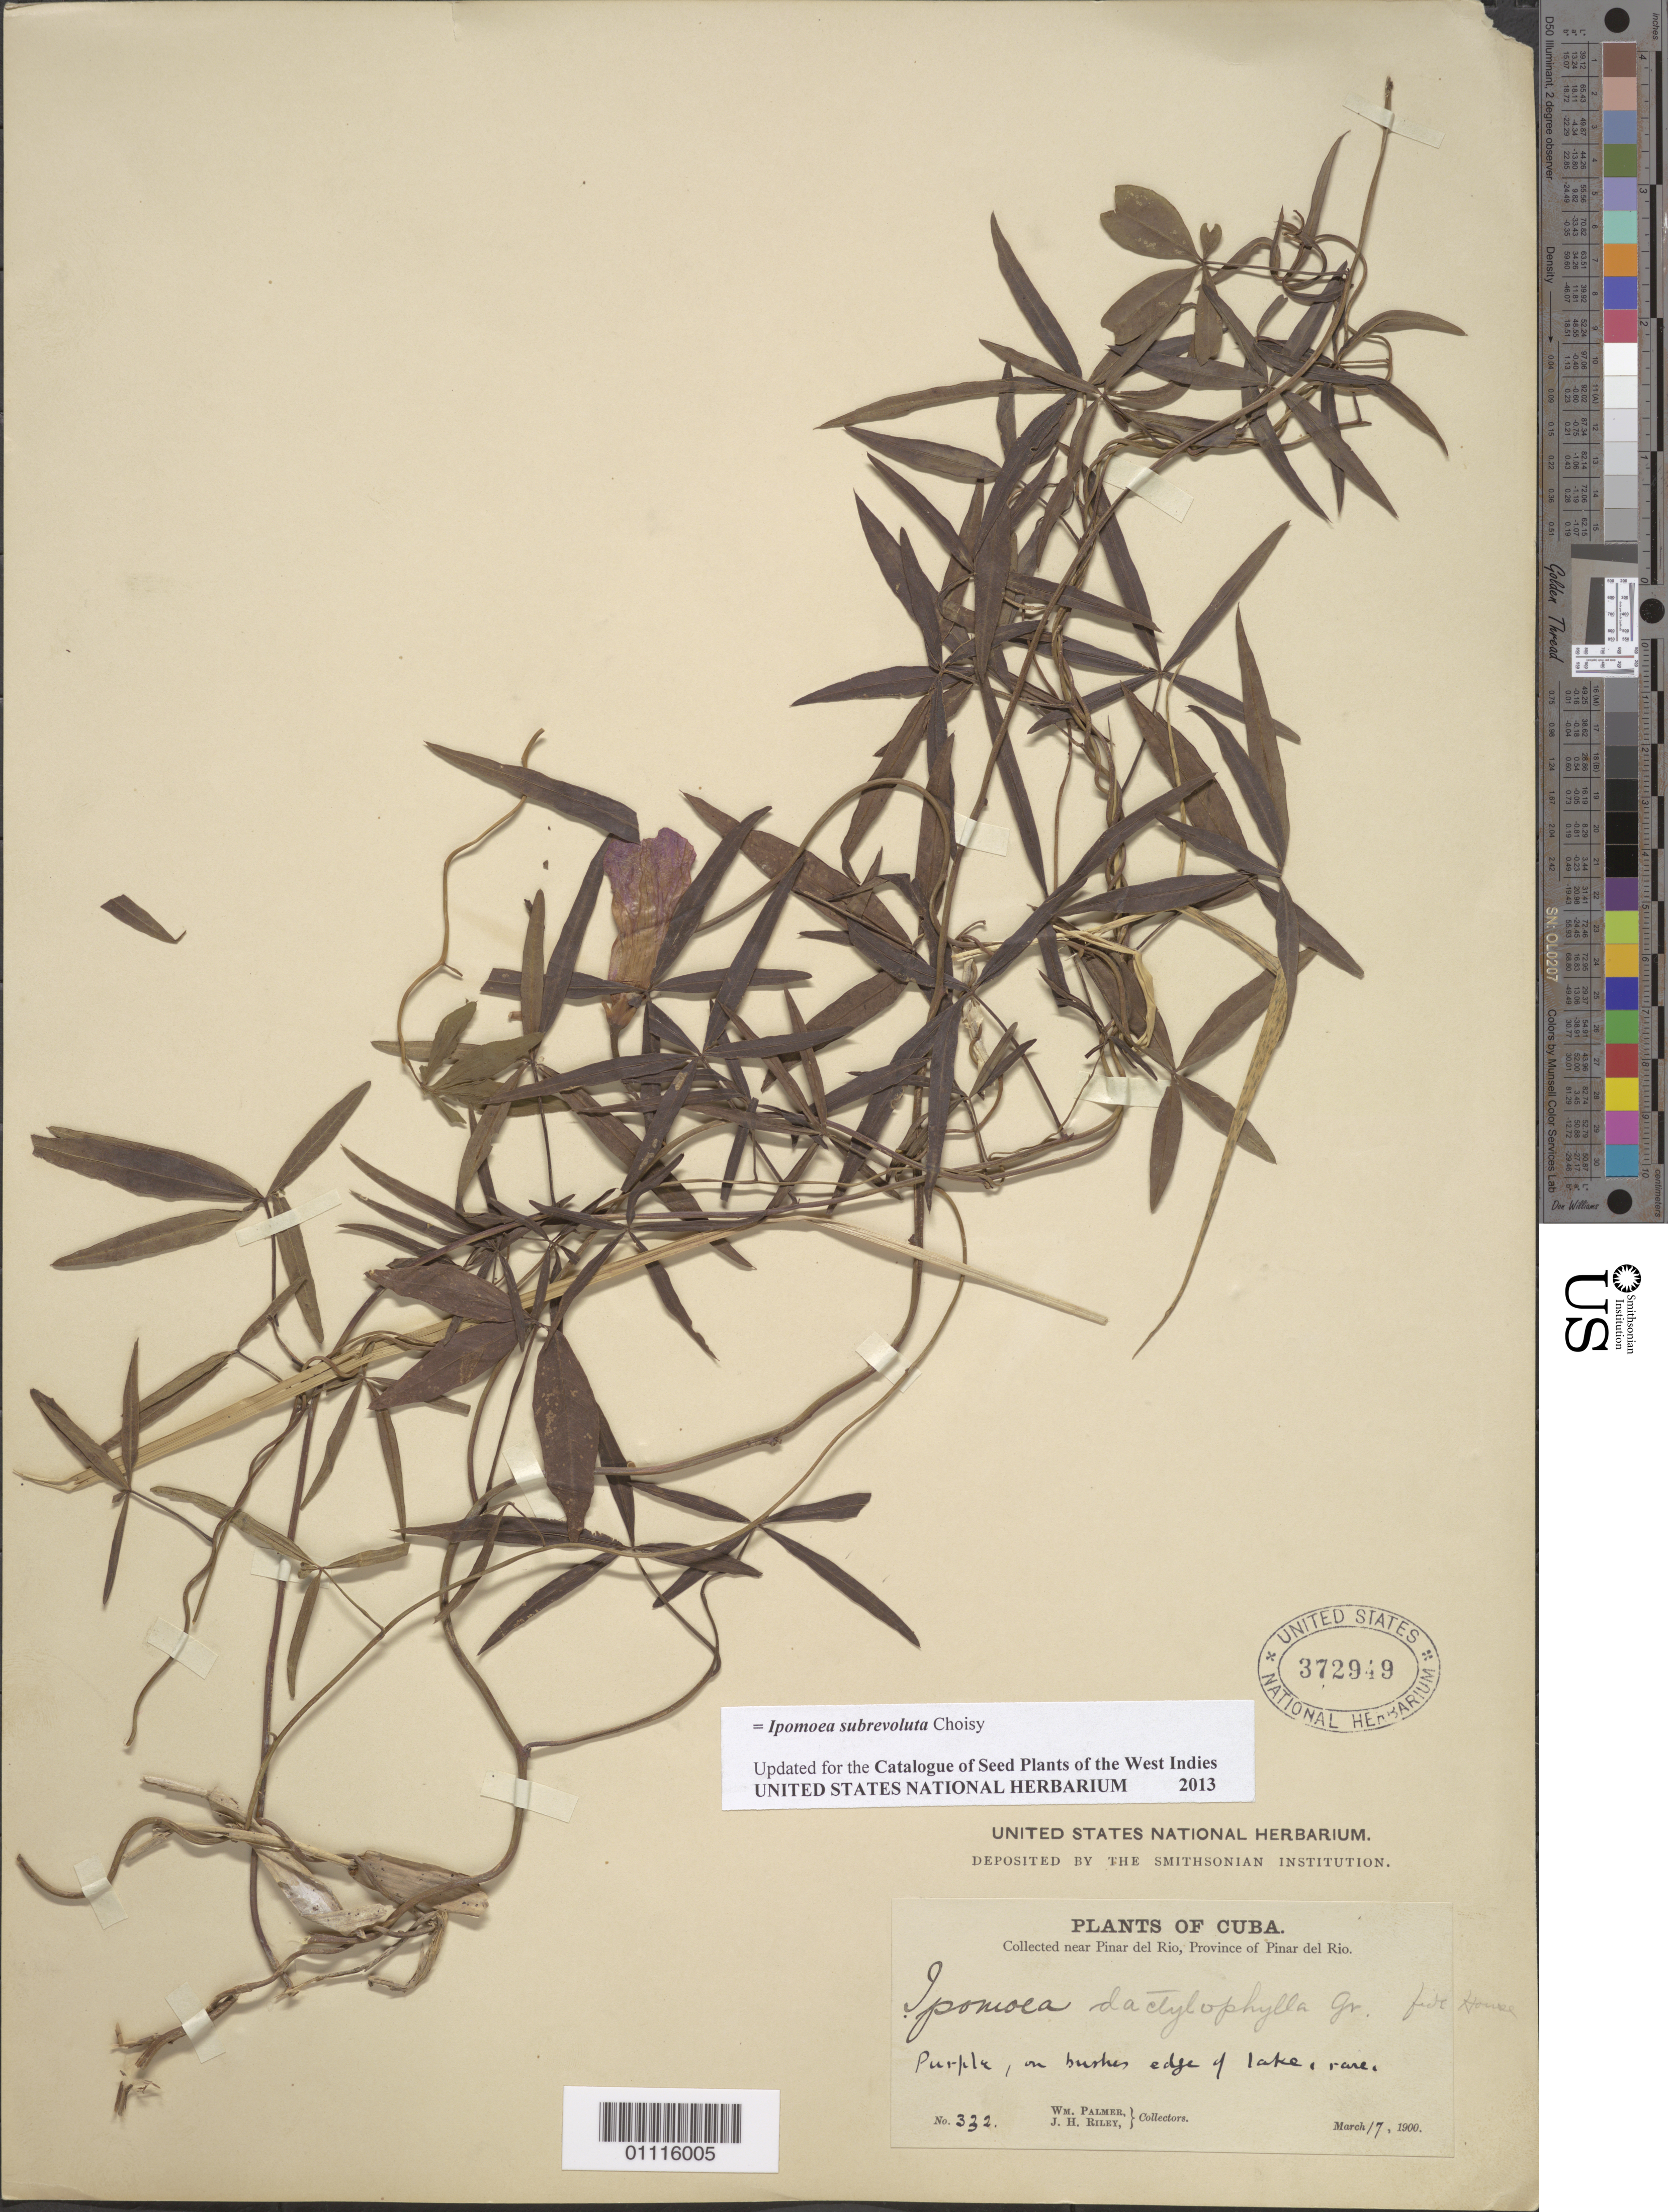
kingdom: Plantae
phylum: Tracheophyta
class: Magnoliopsida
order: Solanales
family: Convolvulaceae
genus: Ipomoea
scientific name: Ipomoea subrevoluta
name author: Choisy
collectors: W. Palmer & J. H. Riley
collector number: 332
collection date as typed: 17 Mar 1900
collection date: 1900-03-17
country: Cuba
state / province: Pinar del Rio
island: Cuba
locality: Collected near Pinar del Rio On bushes edge of lake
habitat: On bushes edge of lake, rare.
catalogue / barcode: US 372949